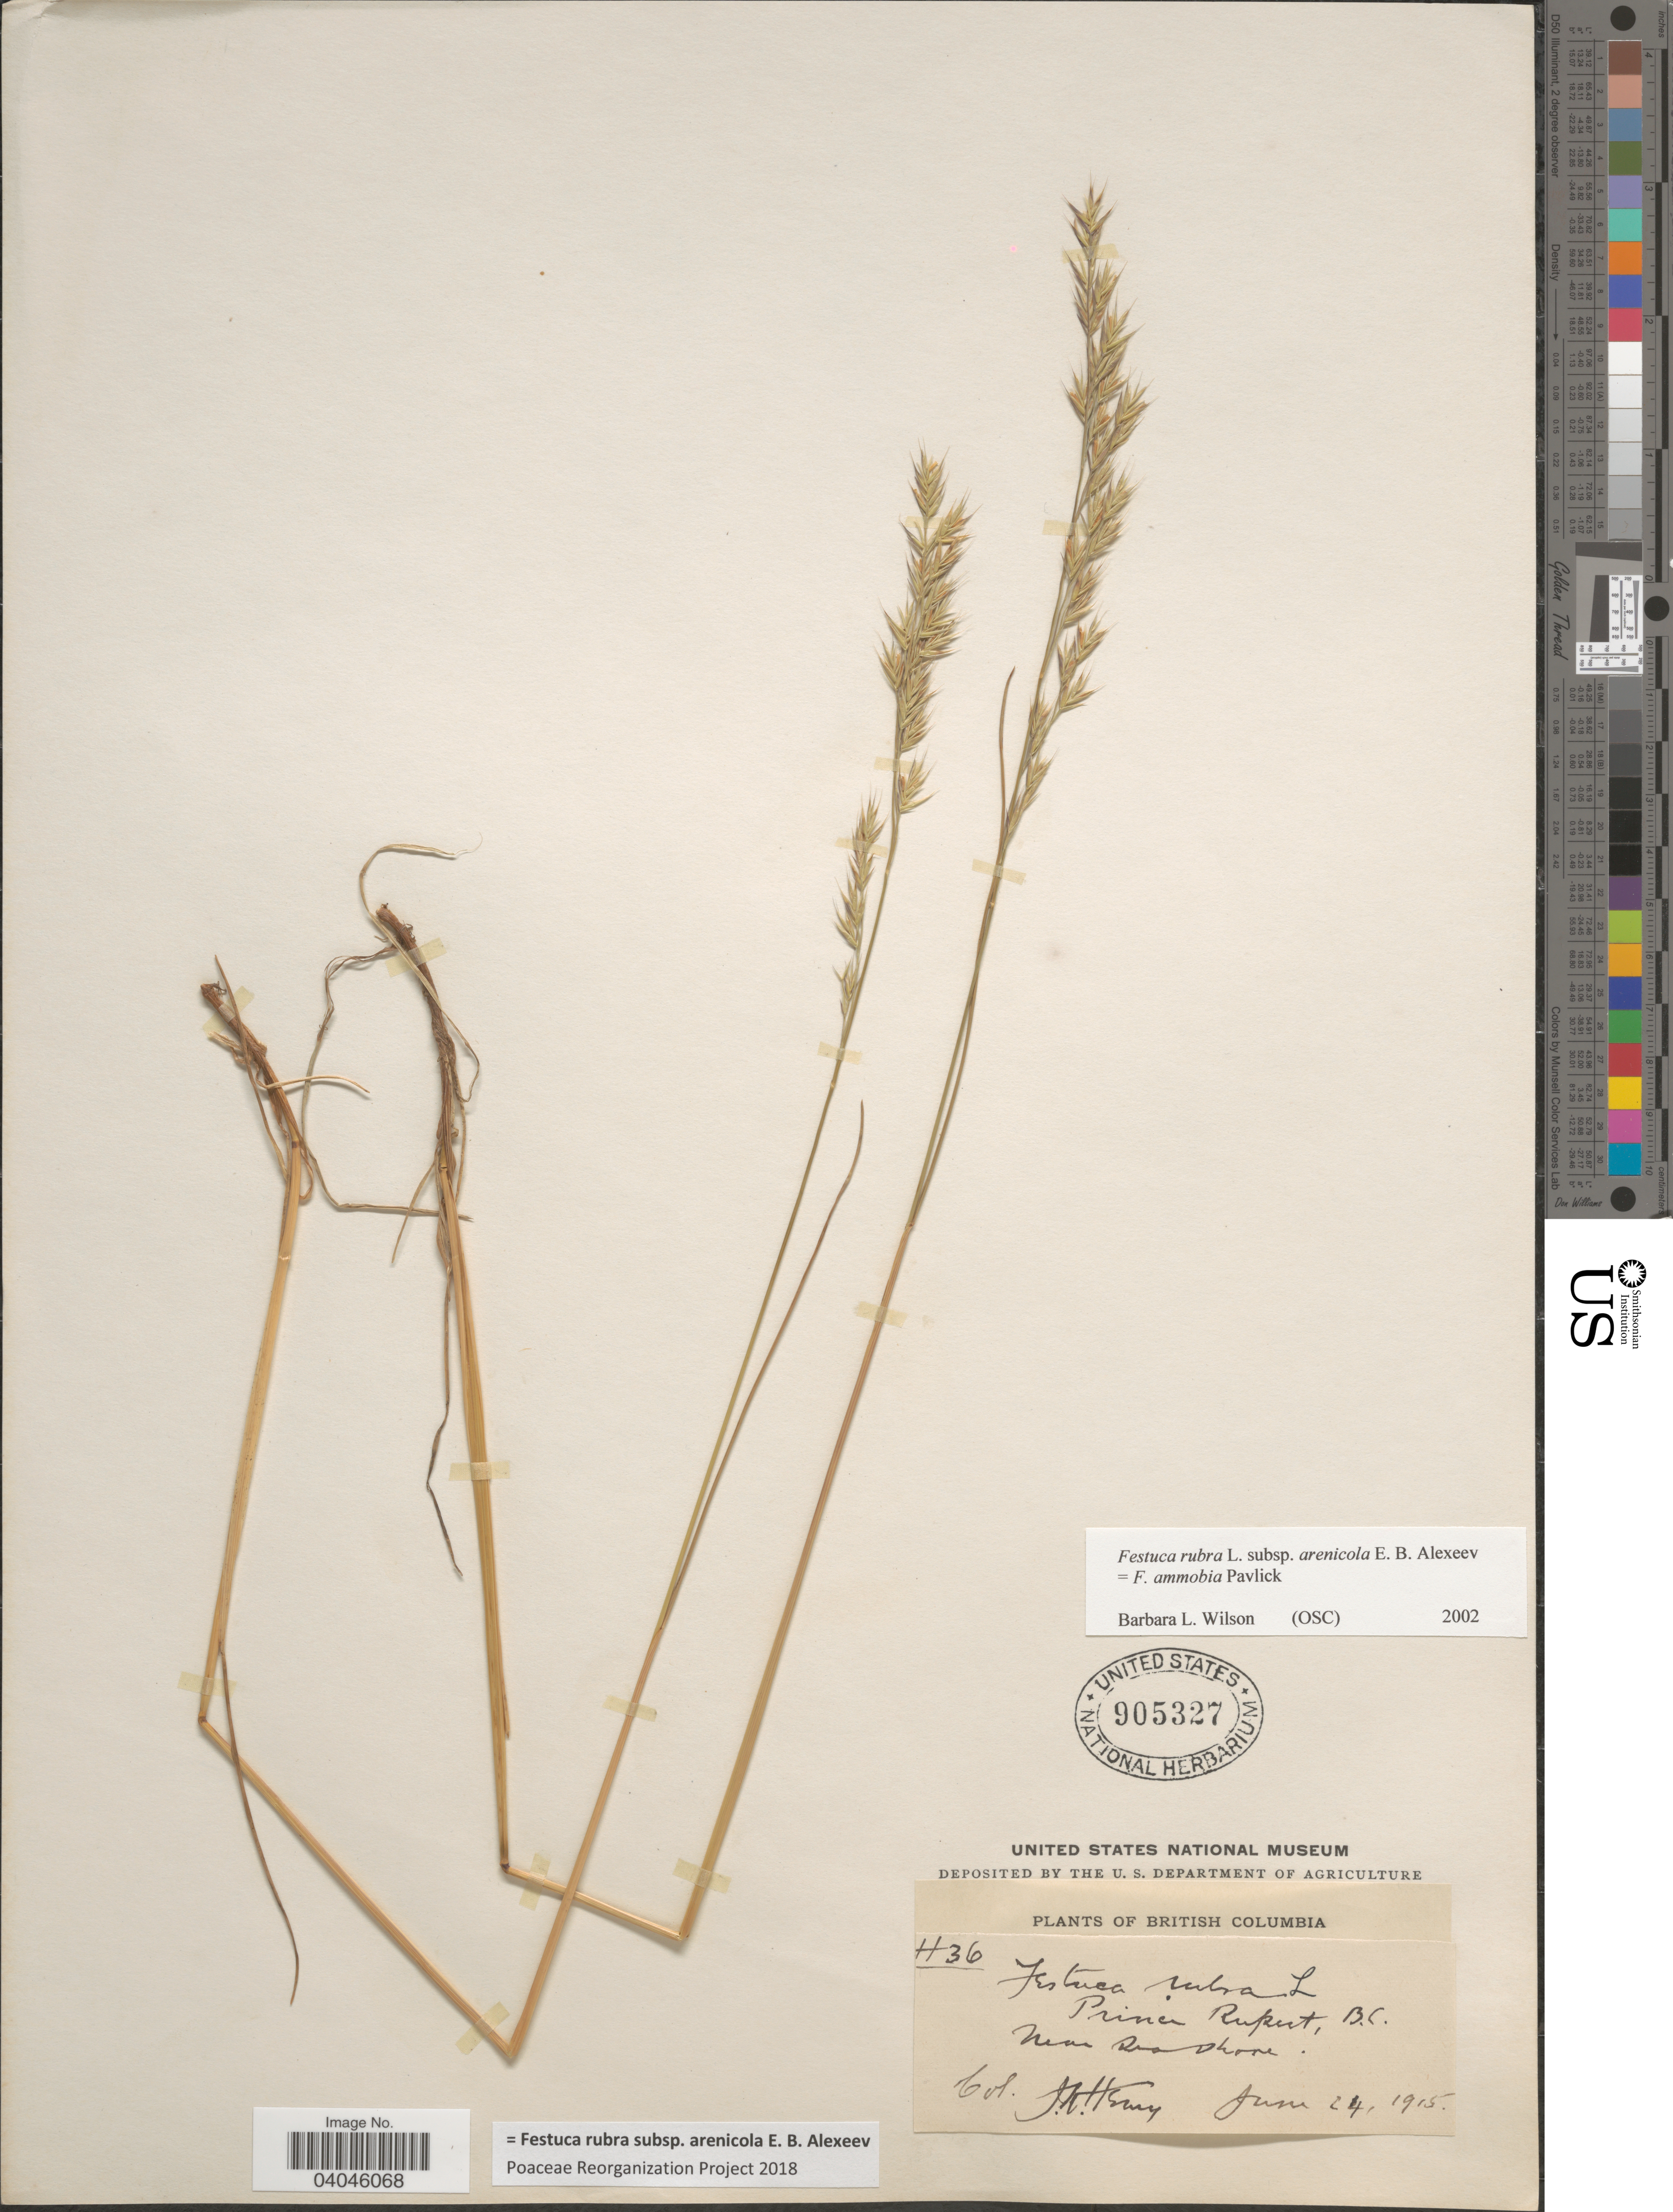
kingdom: Plantae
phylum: Tracheophyta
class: Liliopsida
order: Poales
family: Poaceae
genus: Festuca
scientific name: Festuca rubra subsp. arenicola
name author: E.B. Alexeev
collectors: J. K. Henry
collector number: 36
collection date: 1915-06-24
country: Canada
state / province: British Columbia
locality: Prince Rupert, near sea shore.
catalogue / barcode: US 905327